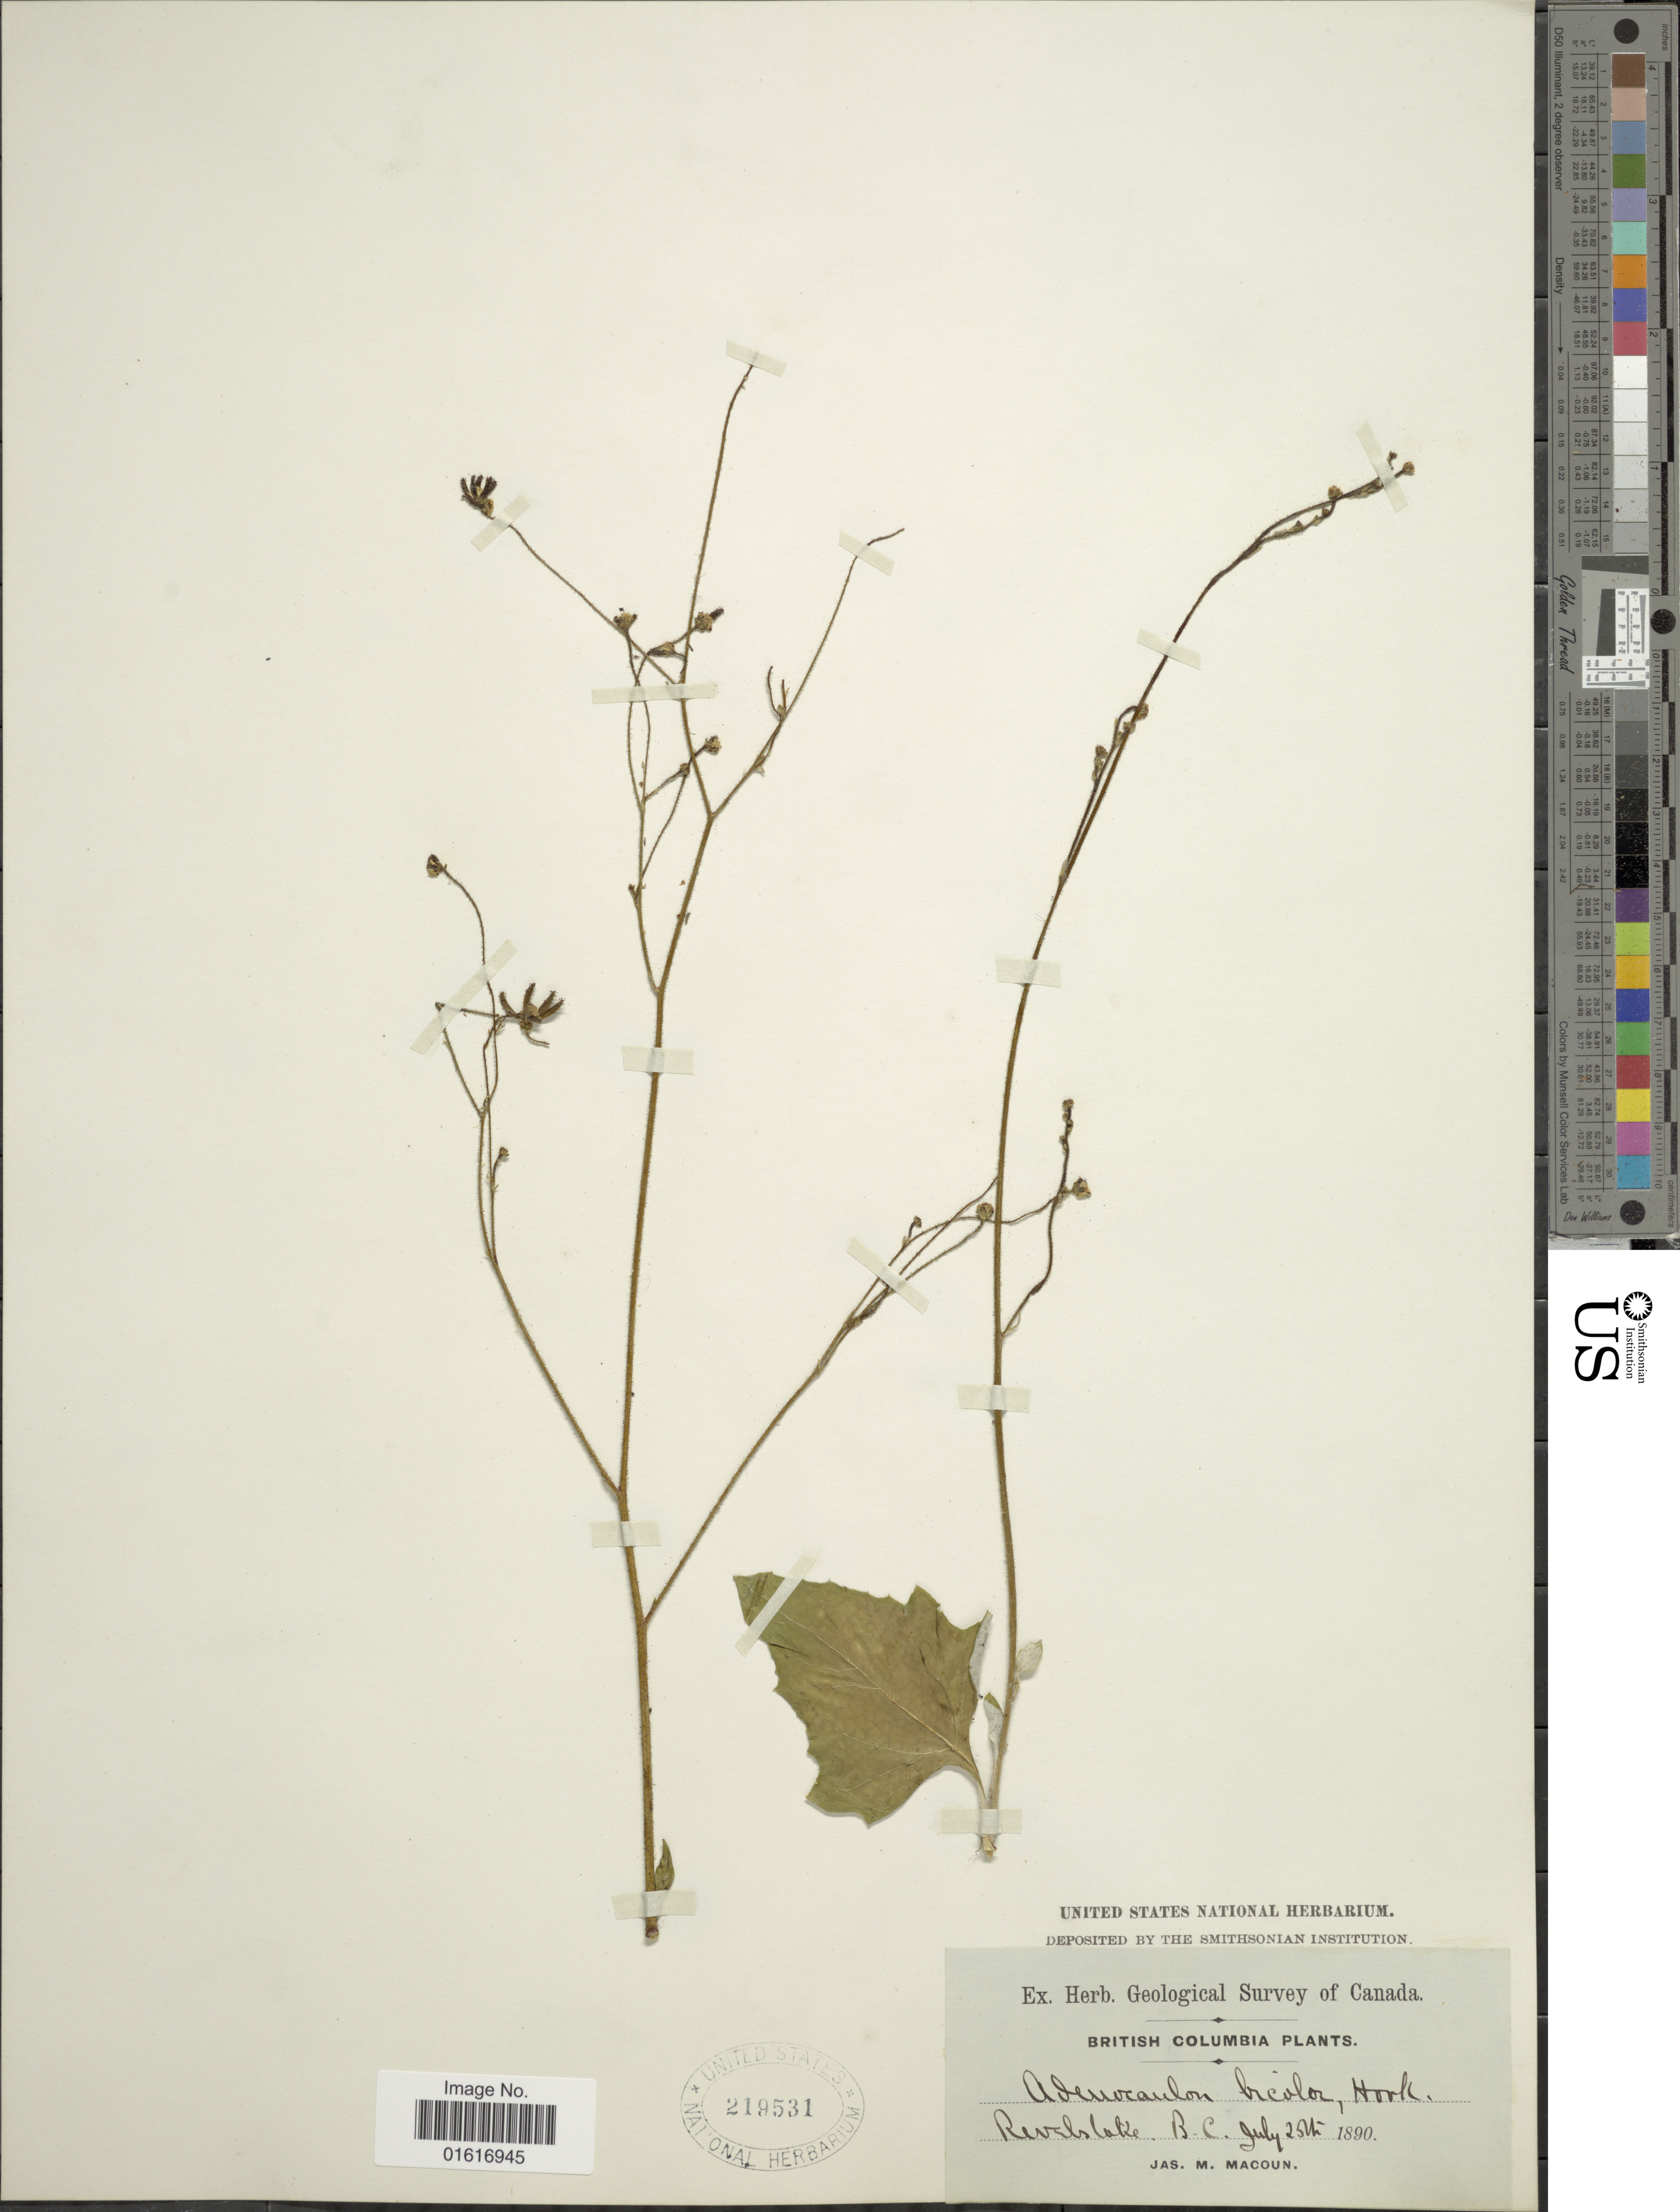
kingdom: Plantae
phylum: Tracheophyta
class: Magnoliopsida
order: Asterales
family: Asteraceae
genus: Adenocaulon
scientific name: Adenocaulon bicolor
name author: Hook.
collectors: J. M. Macoun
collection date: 1890-07-25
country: Canada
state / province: British Columbia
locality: Revelstoke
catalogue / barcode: US 219531